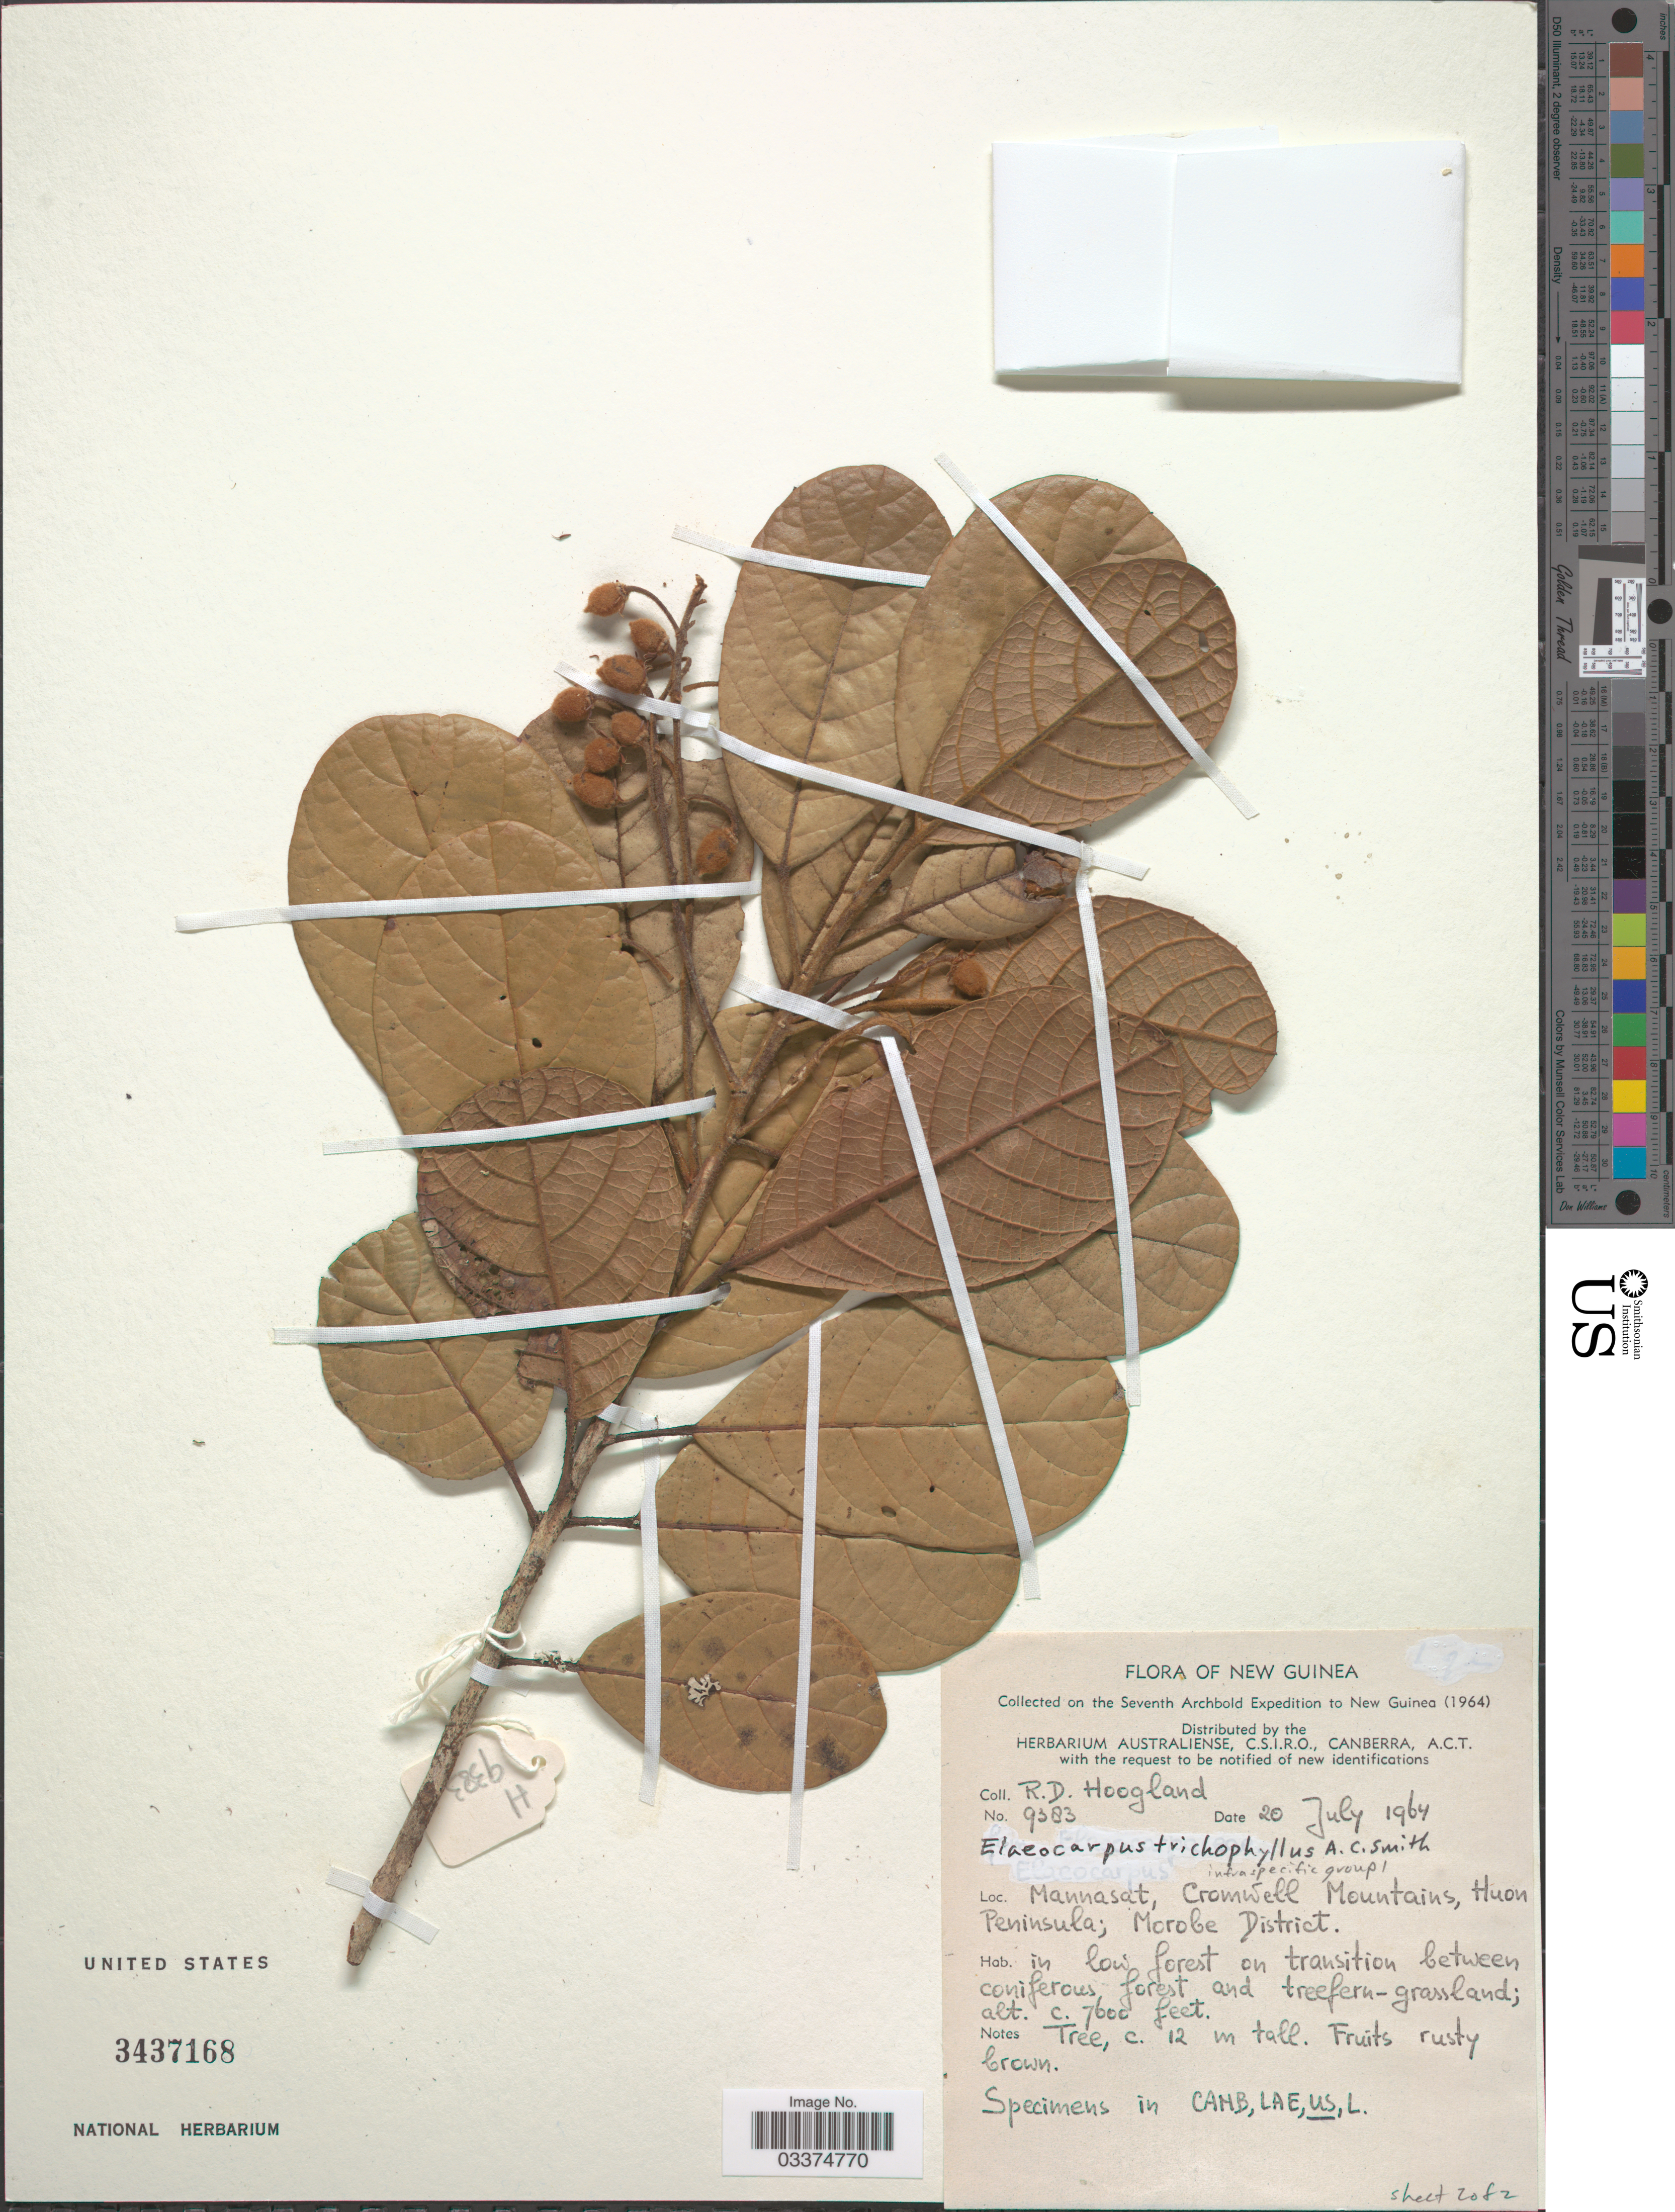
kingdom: Plantae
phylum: Tracheophyta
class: Magnoliopsida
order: Oxalidales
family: Elaeocarpaceae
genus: Elaeocarpus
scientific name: Elaeocarpus trichophyllus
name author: A.C. Sm.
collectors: R. D. Hoogland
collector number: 9383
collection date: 1964-07-20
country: Papua New Guinea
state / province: Morobe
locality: New Guinea. Mannasat, Cromwell Mountains, Huon Peninsula; Morobe District.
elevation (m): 2316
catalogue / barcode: US 3437168